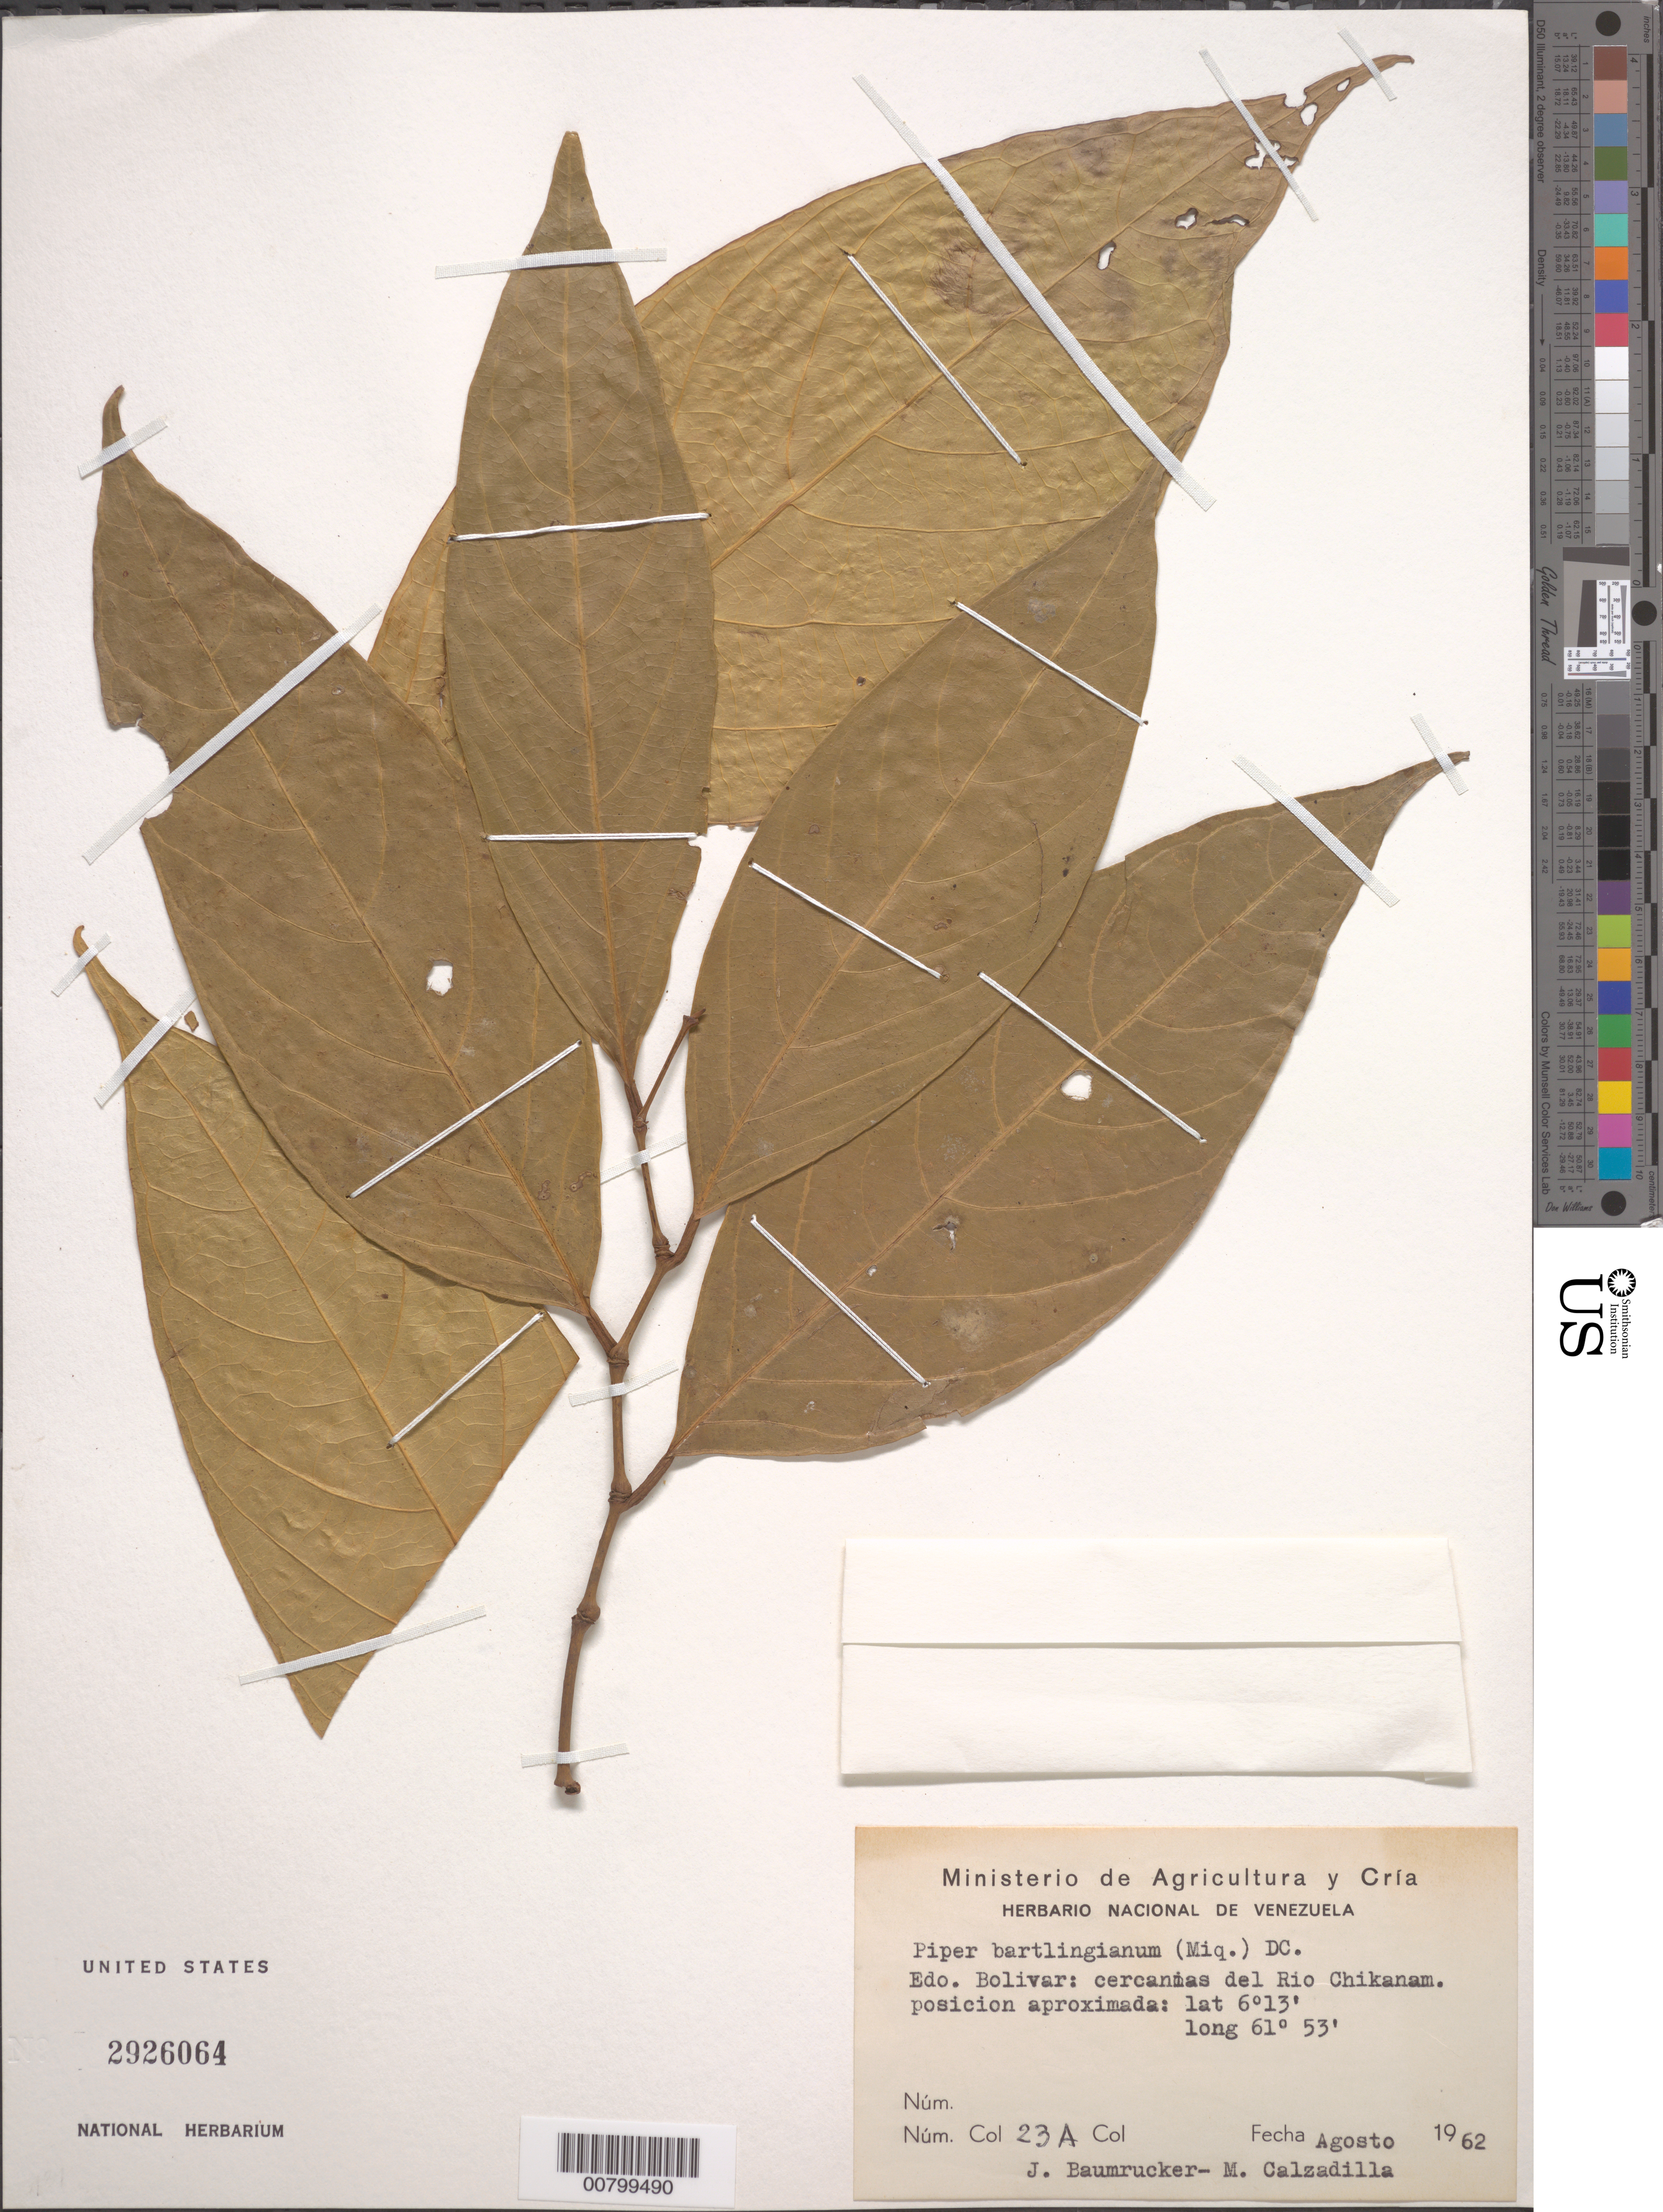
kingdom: Plantae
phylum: Tracheophyta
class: Magnoliopsida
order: Piperales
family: Piperaceae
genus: Piper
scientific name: Piper bartlingianum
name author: (Miq.) C. DC.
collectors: J. Baumrucker & M. Calzadillas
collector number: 23 A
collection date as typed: Aug-62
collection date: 1962-08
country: Venezuela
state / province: Bolívar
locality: Río Chikanam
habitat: Along river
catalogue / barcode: US 2926064